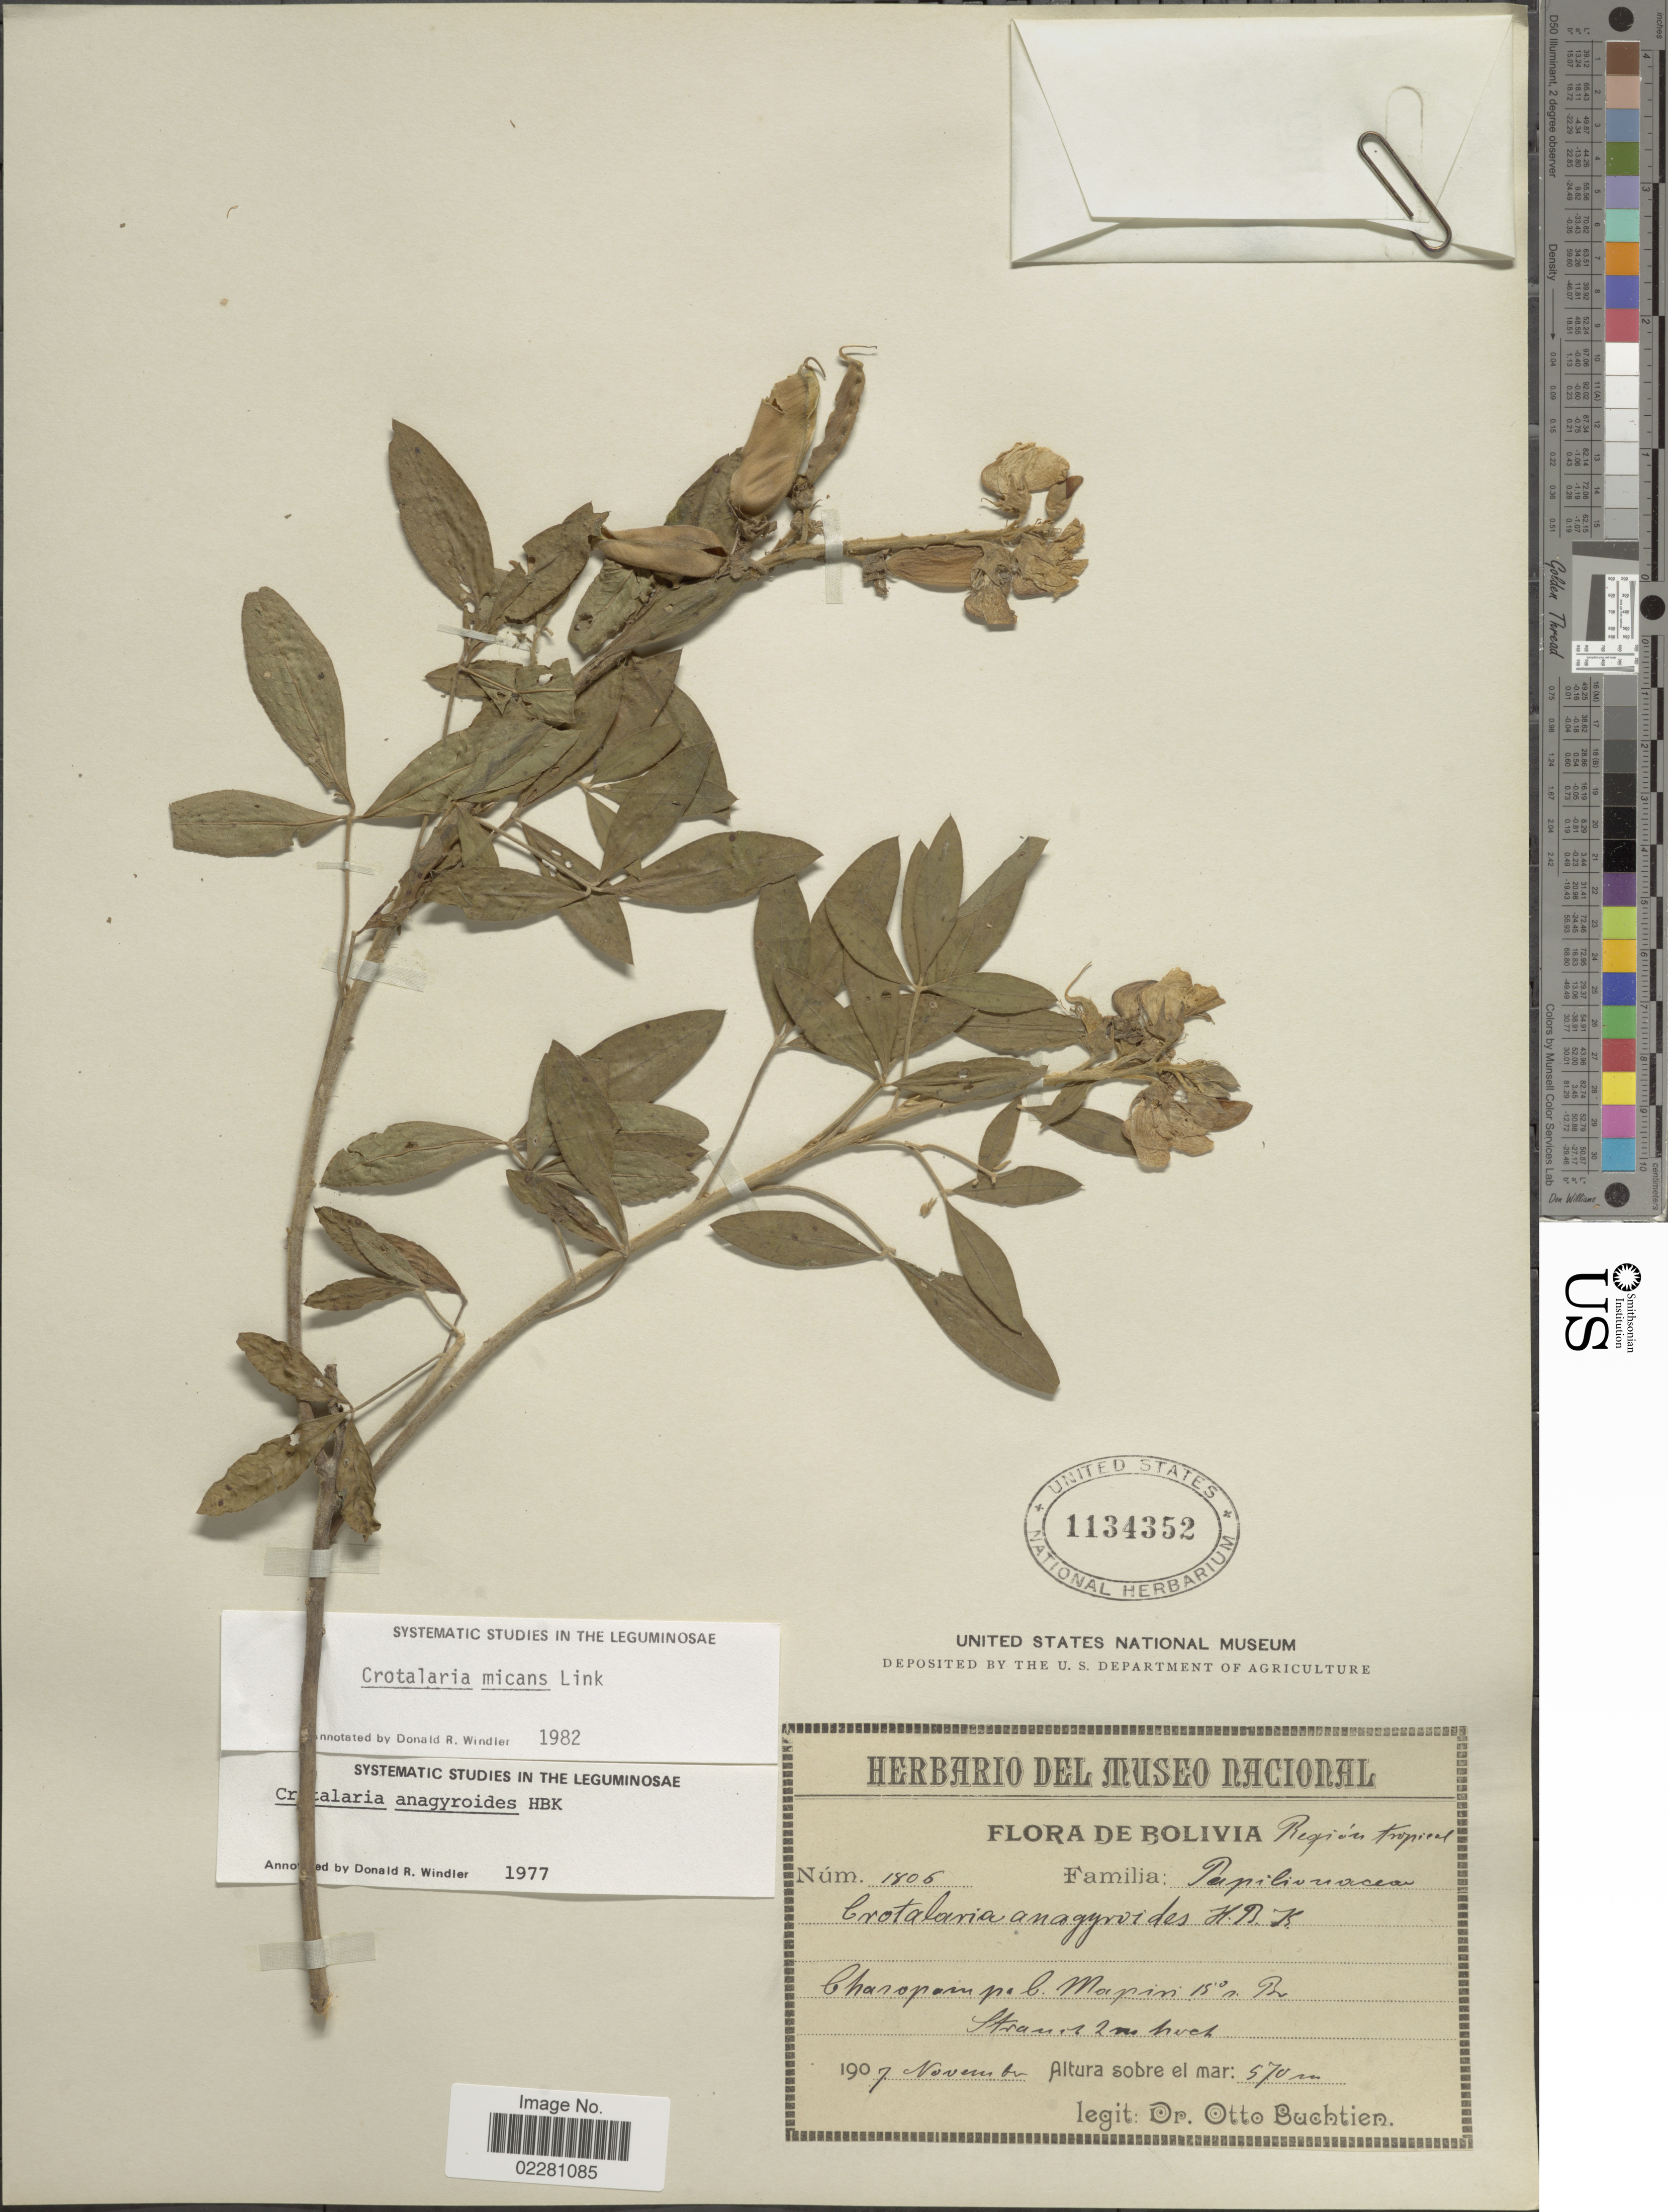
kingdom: Plantae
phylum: Tracheophyta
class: Magnoliopsida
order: Fabales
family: Fabaceae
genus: Crotalaria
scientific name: Crotalaria micans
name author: Link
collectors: O. Buchtien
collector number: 1806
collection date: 1907-11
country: Bolivia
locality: Charopampa l. Mapiri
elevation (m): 570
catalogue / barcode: US 1134352